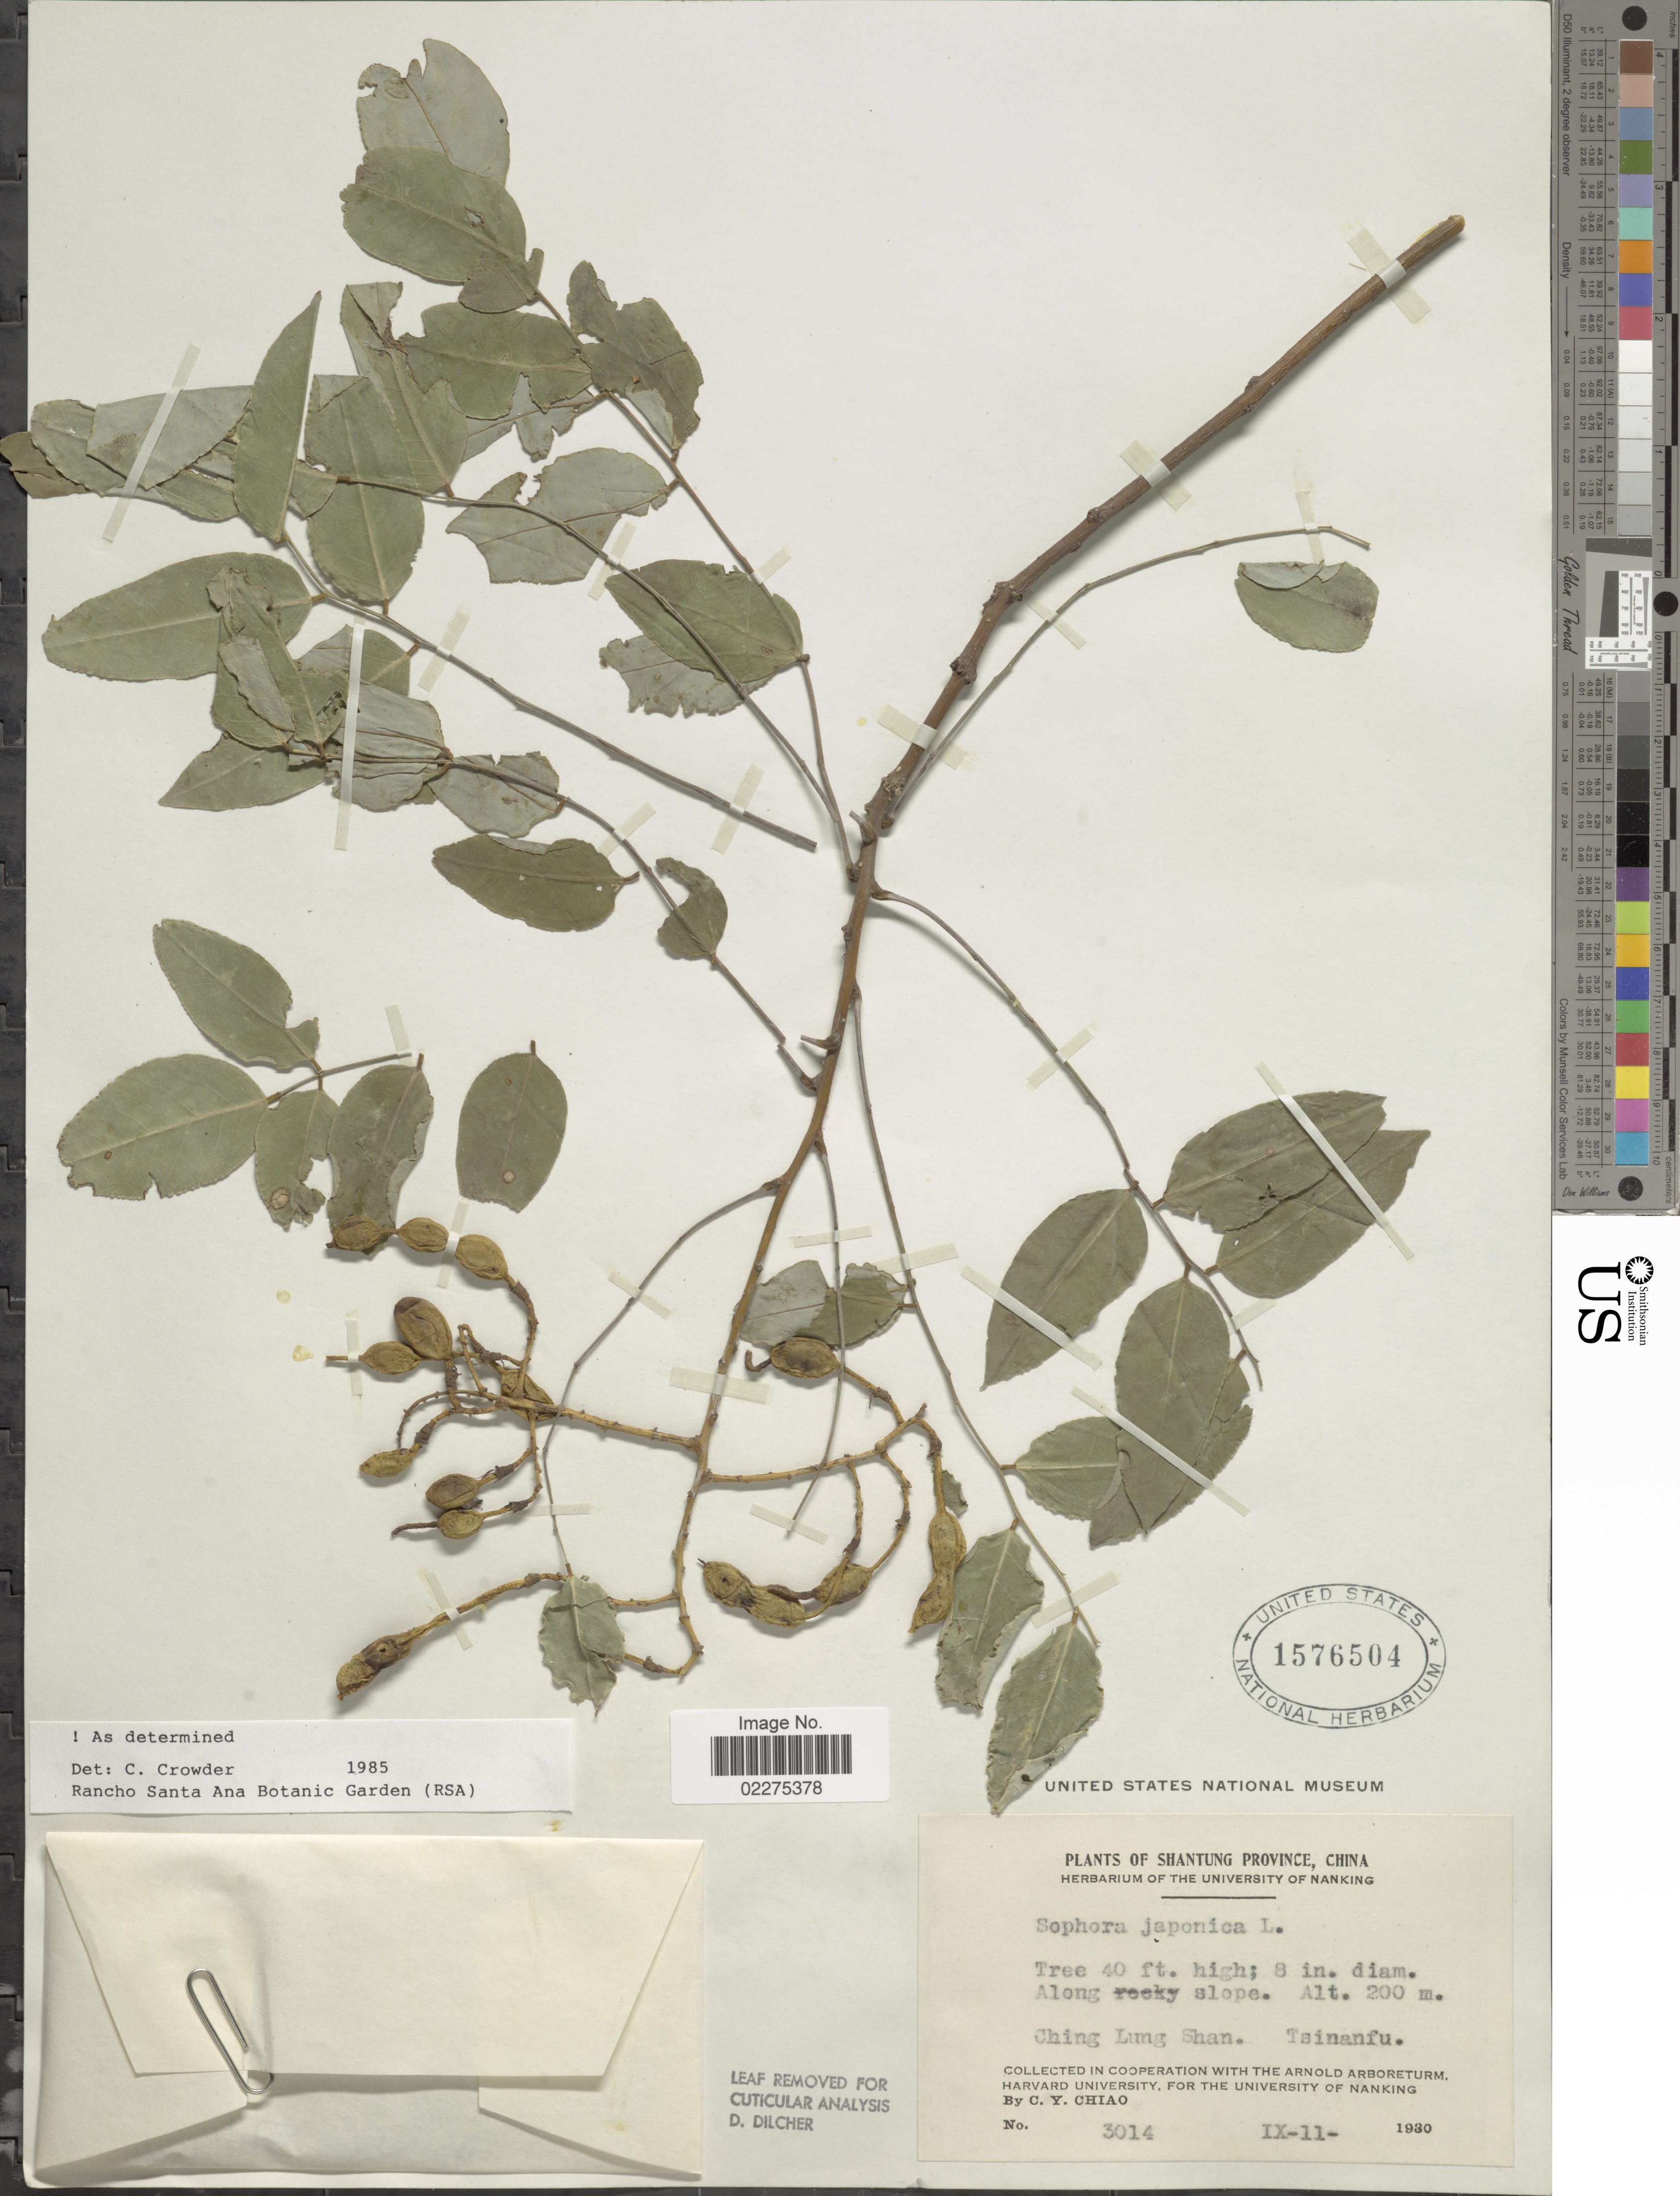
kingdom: Plantae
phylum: Tracheophyta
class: Magnoliopsida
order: Fabales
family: Fabaceae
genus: Sophora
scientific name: Sophora japonica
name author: L.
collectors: C. Y. Chiao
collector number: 3014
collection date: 1930-09-11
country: China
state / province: Shandong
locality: Shantung Province. Ching Lung Shan. Tsinanfu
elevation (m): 200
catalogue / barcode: US 1576504